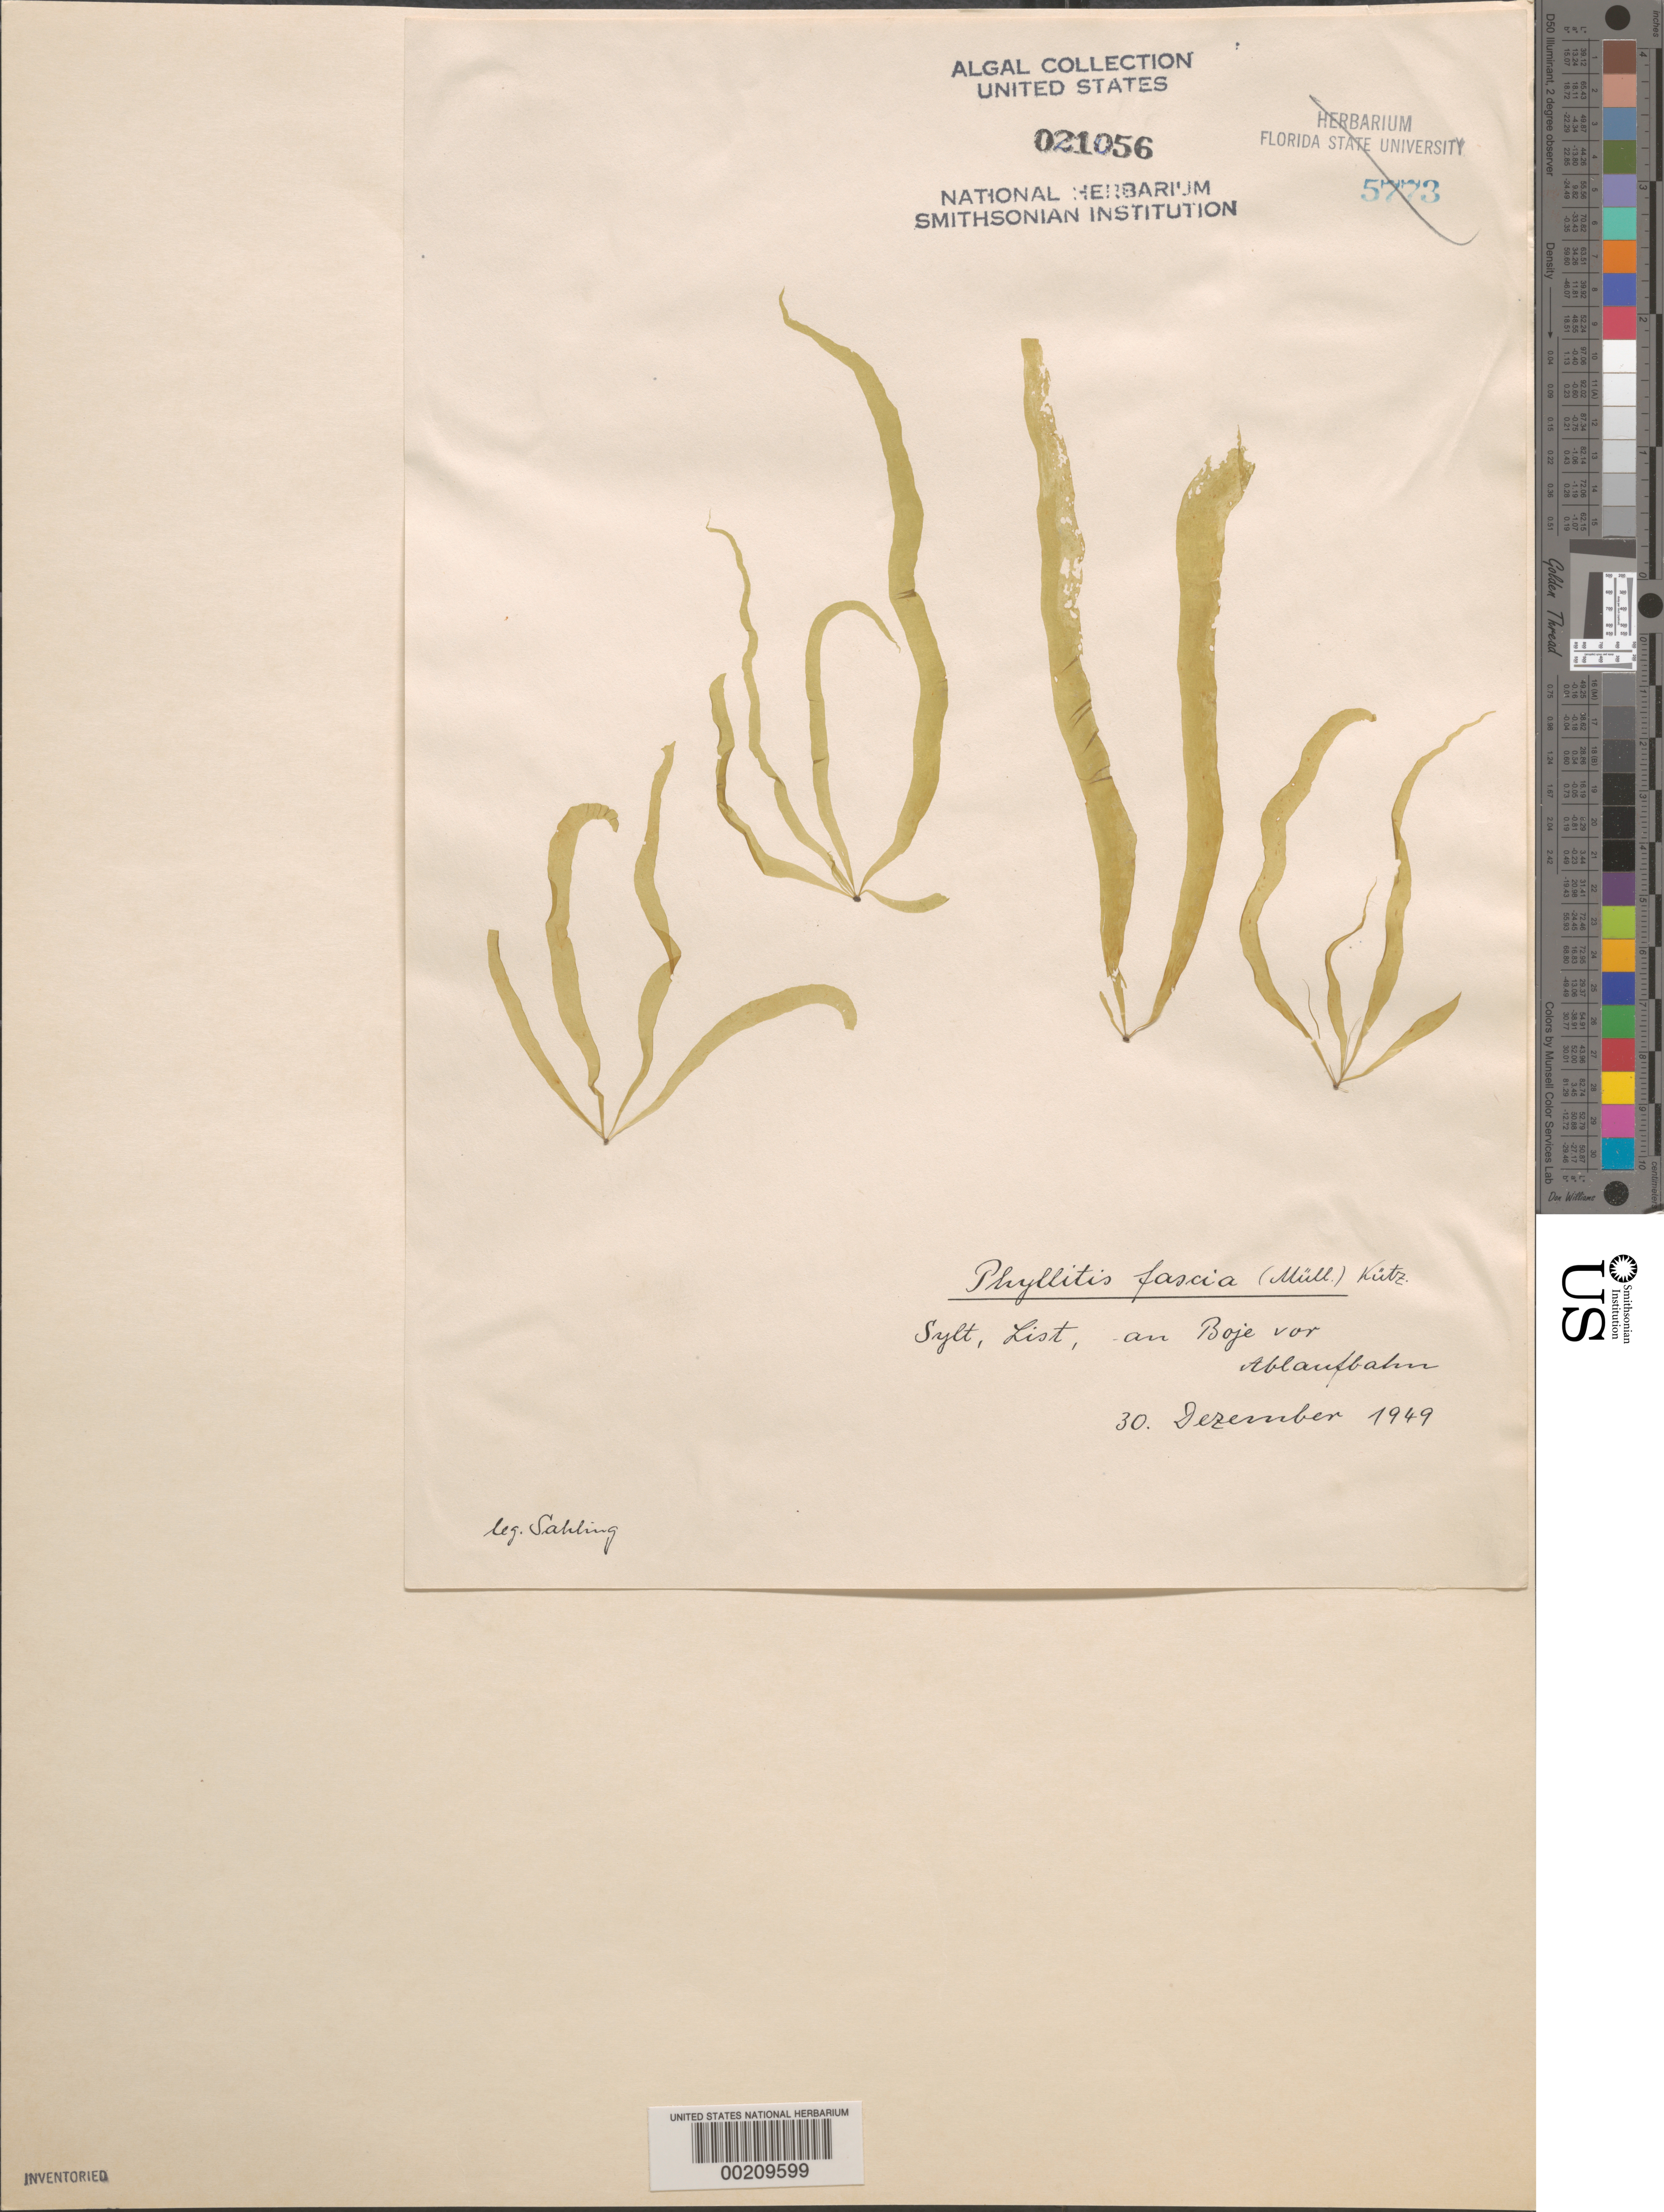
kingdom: Chromista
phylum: Ochrophyta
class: Phaeophyceae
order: Scytosiphonales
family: Scytosiphonaceae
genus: Petalonia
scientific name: Petalonia fascia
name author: (O.F. Müller) Kuntze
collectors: -. Sahling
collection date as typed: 30 Dec 1949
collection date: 1949-12-30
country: Germany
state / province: Schleswig-Holstein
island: Sylt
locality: List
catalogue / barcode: US 21056